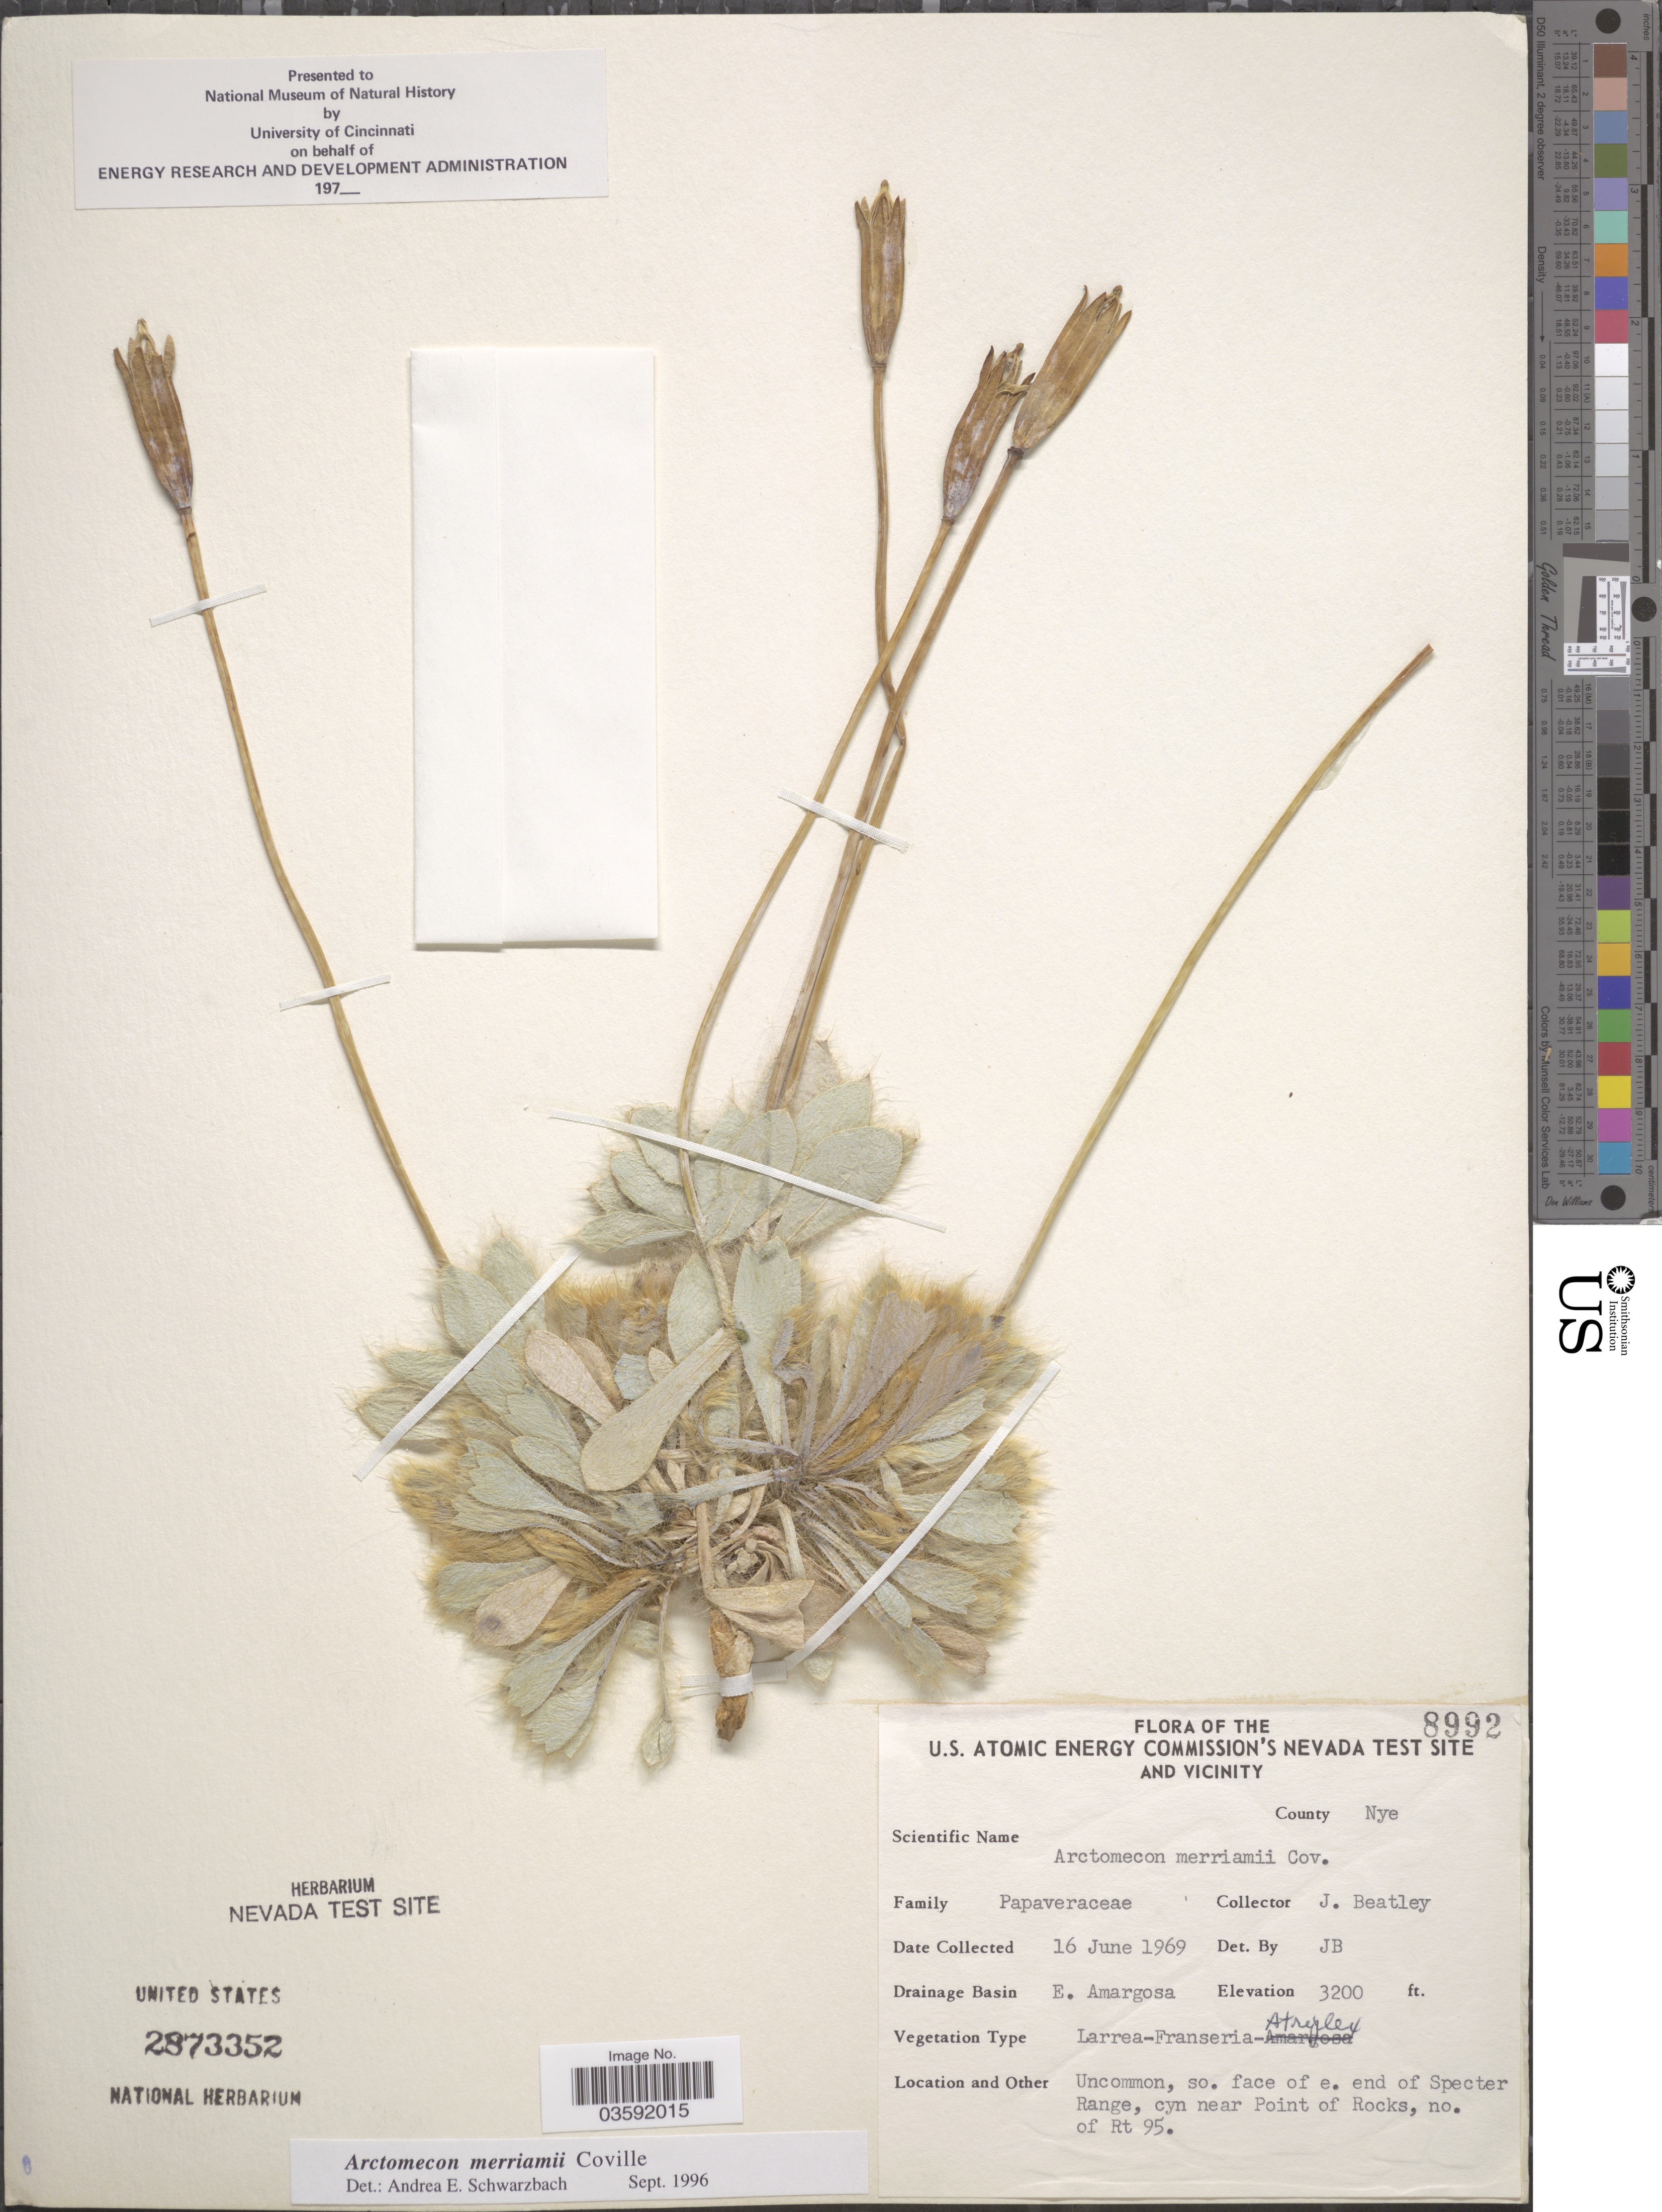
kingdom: Plantae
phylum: Tracheophyta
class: Magnoliopsida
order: Ranunculales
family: Papaveraceae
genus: Arctomecon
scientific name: Arctomecon merriamii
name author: Coville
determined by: Schwarzbach, A. E.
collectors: J. C. Beatley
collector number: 8992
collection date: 1969-06-16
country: United States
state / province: Nevada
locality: U. S. Atomic Energy Commission's Nevada Teste Site and Vicinity. County Nye. Drainage Basin E. Amargosa. So. face of e. end of Specter Range, cyn near Point of Rocks, no. of Rt 95.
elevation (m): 975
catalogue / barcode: US 2873352